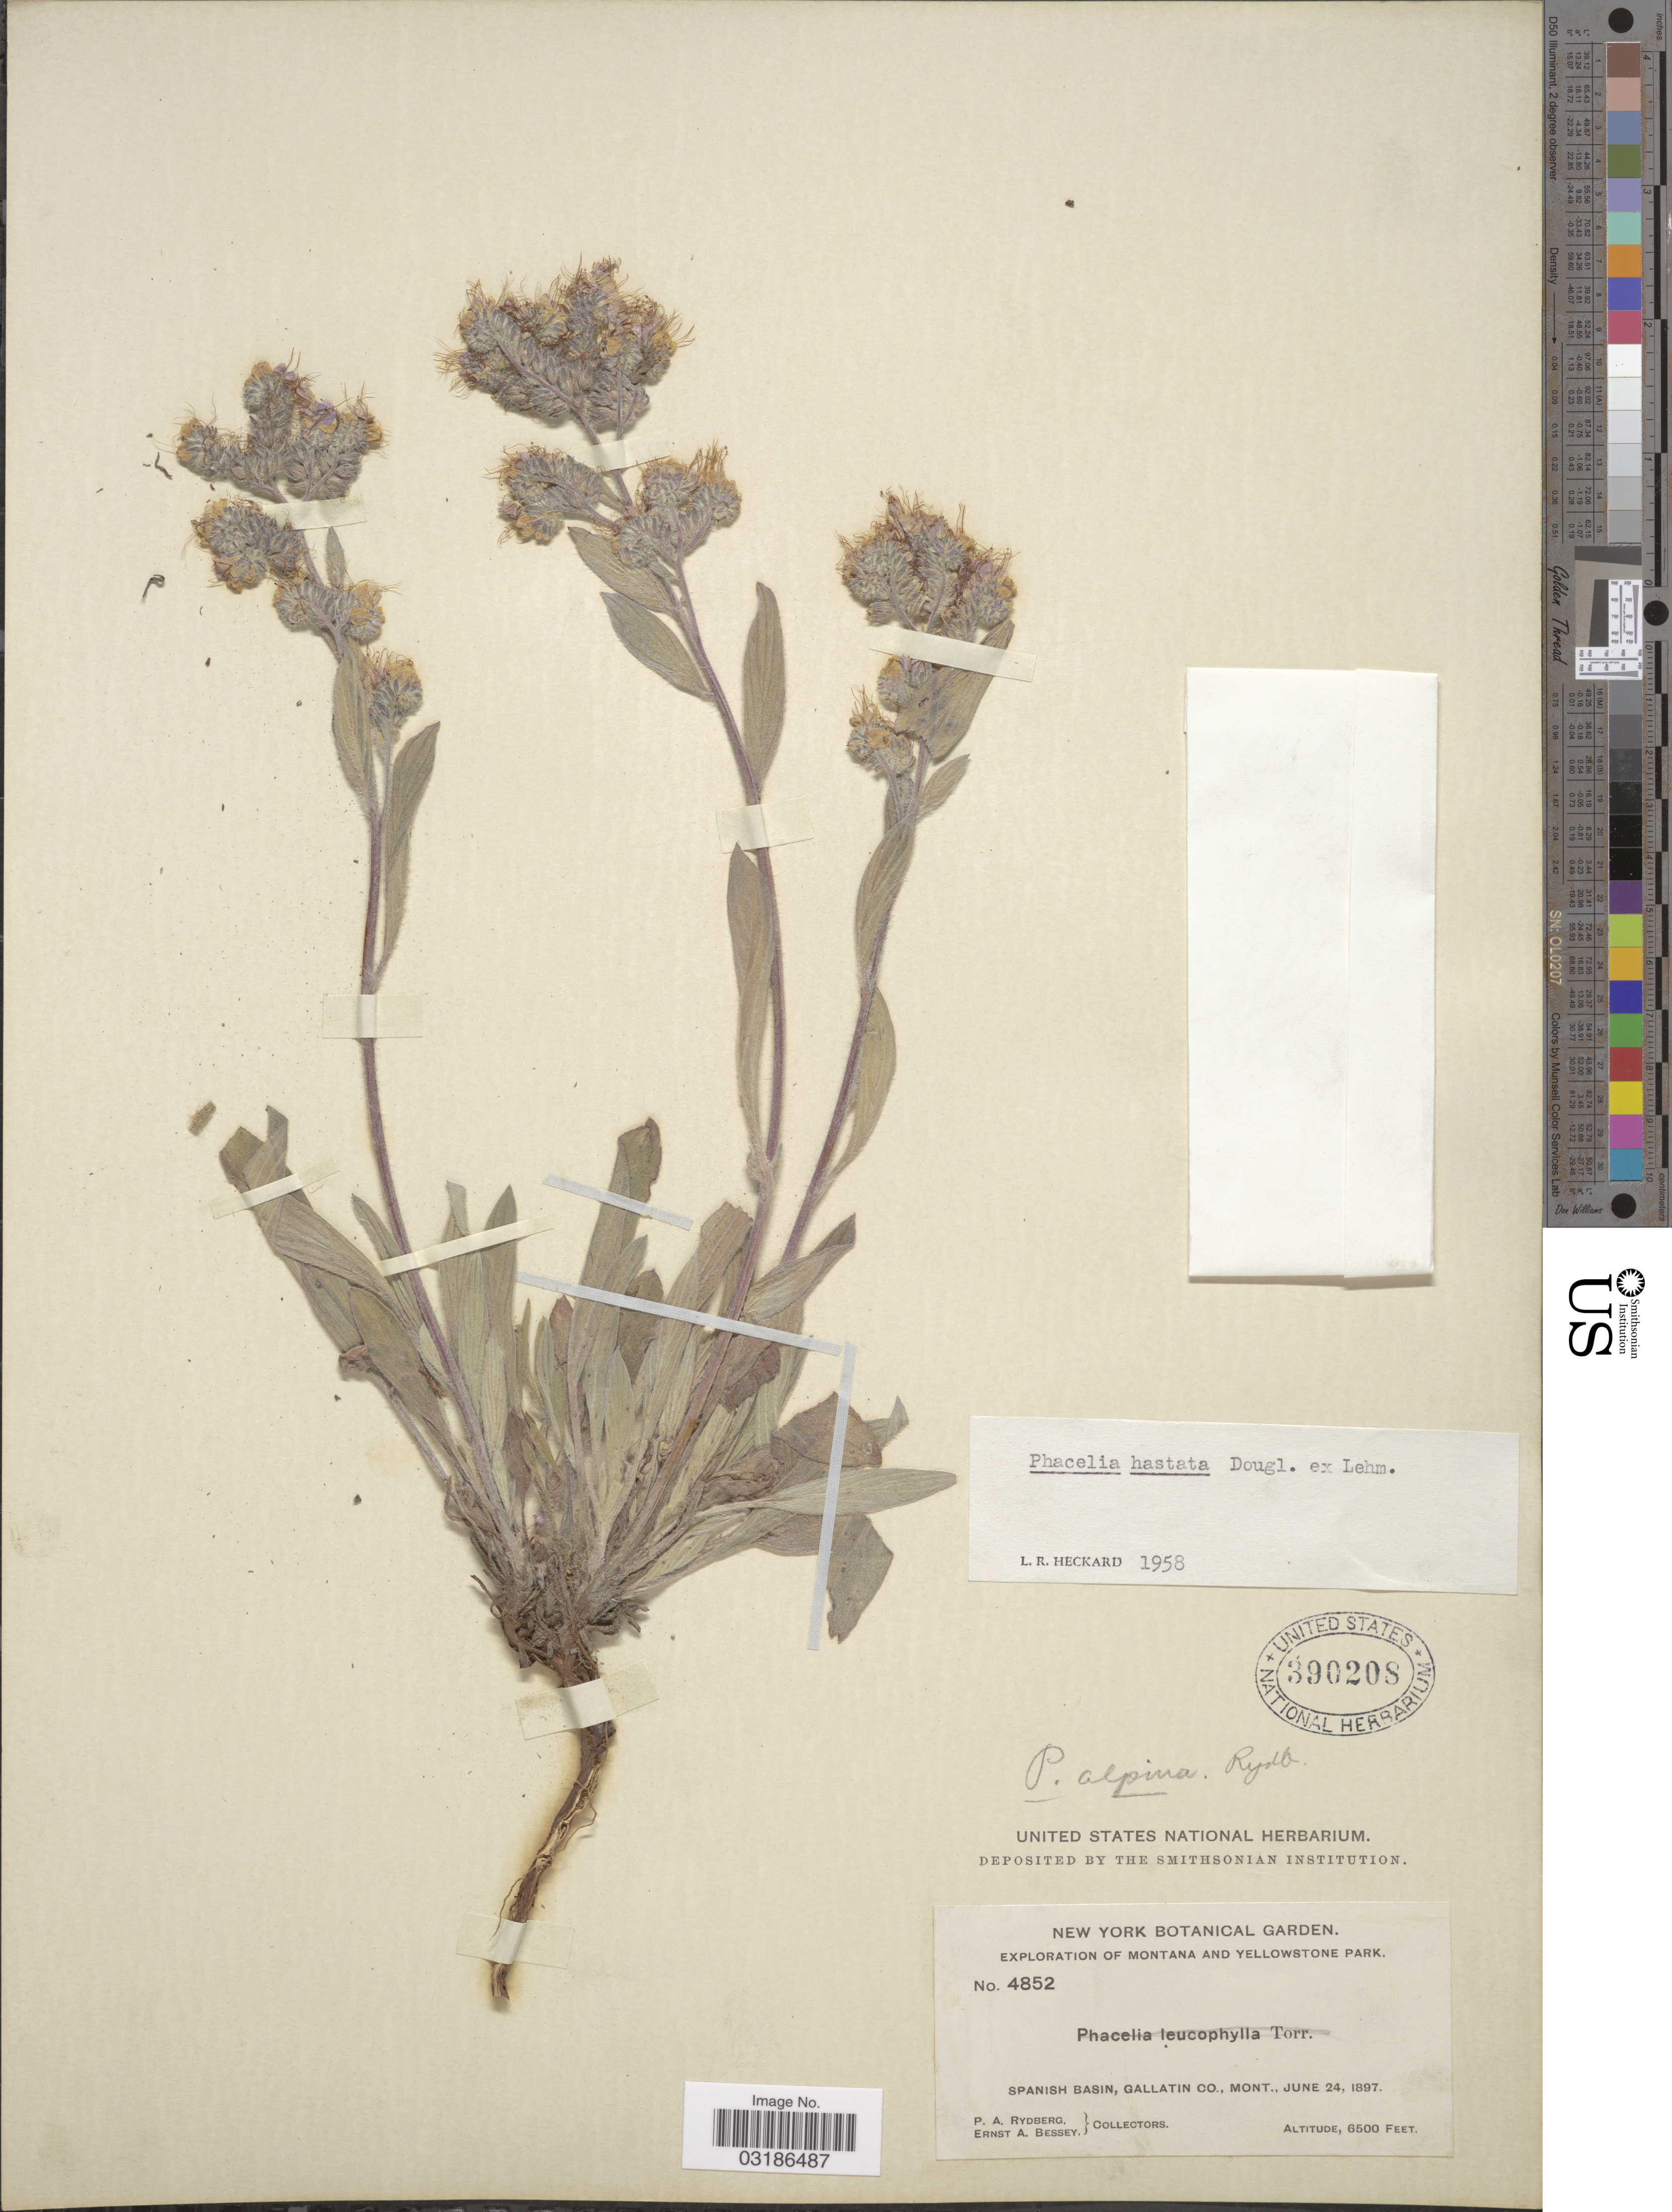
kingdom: Plantae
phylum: Tracheophyta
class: Magnoliopsida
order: Boraginales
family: Hydrophyllaceae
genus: Phacelia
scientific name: Phacelia hastata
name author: Douglas ex Lehm.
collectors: P. A. Rydberg & E. A. Bessey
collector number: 4852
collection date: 1897-06-24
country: United States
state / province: Montana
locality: Montana and Yellowstone Park, Spanish Basin, Gallatin Co., Mont.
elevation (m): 1981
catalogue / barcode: US 390208